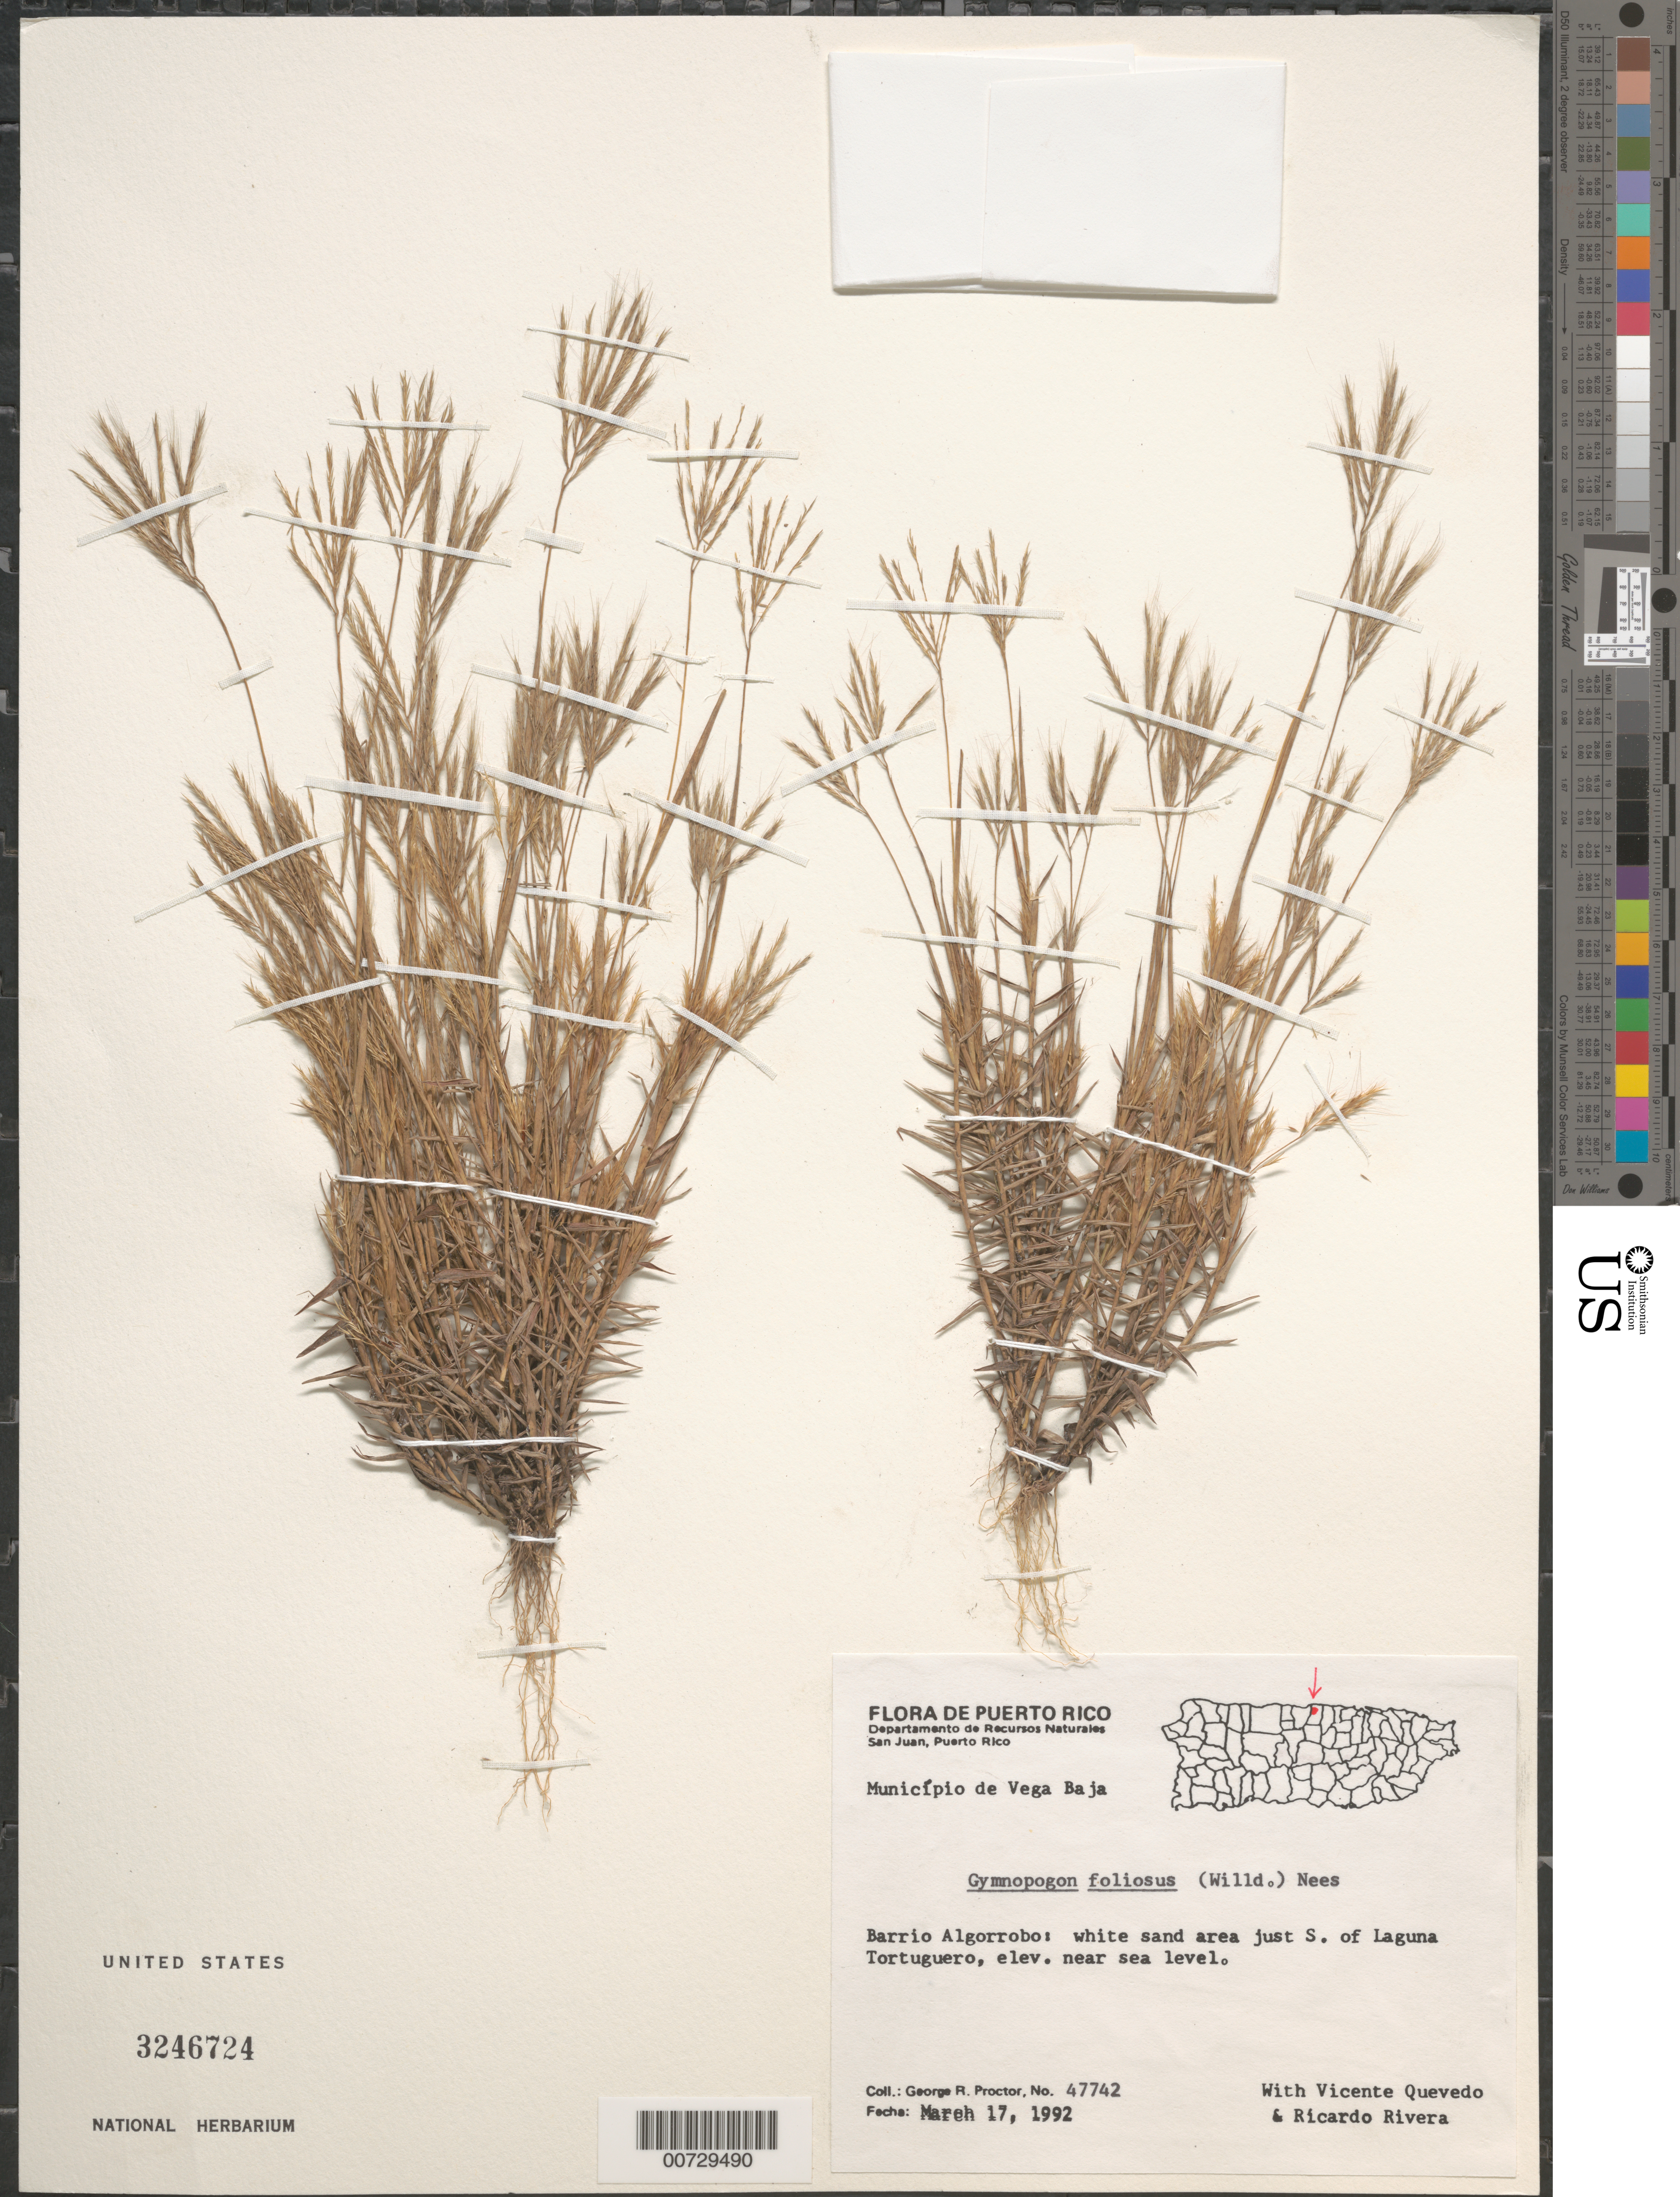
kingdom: Plantae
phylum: Tracheophyta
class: Liliopsida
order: Poales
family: Poaceae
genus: Gymnopogon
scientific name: Gymnopogon foliosus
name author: (Willd.) Nees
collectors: G. R. Proctor, V. Quevedo & R. Rivera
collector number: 47742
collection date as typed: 17 Mar 1992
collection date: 1992-03-17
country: Puerto Rico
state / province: Vega Baja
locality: Mun. Vega Baja, Barrio Algorrobo: white sand area just S of Laguna Tortuguero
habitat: White sand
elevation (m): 0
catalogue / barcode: US 3246724